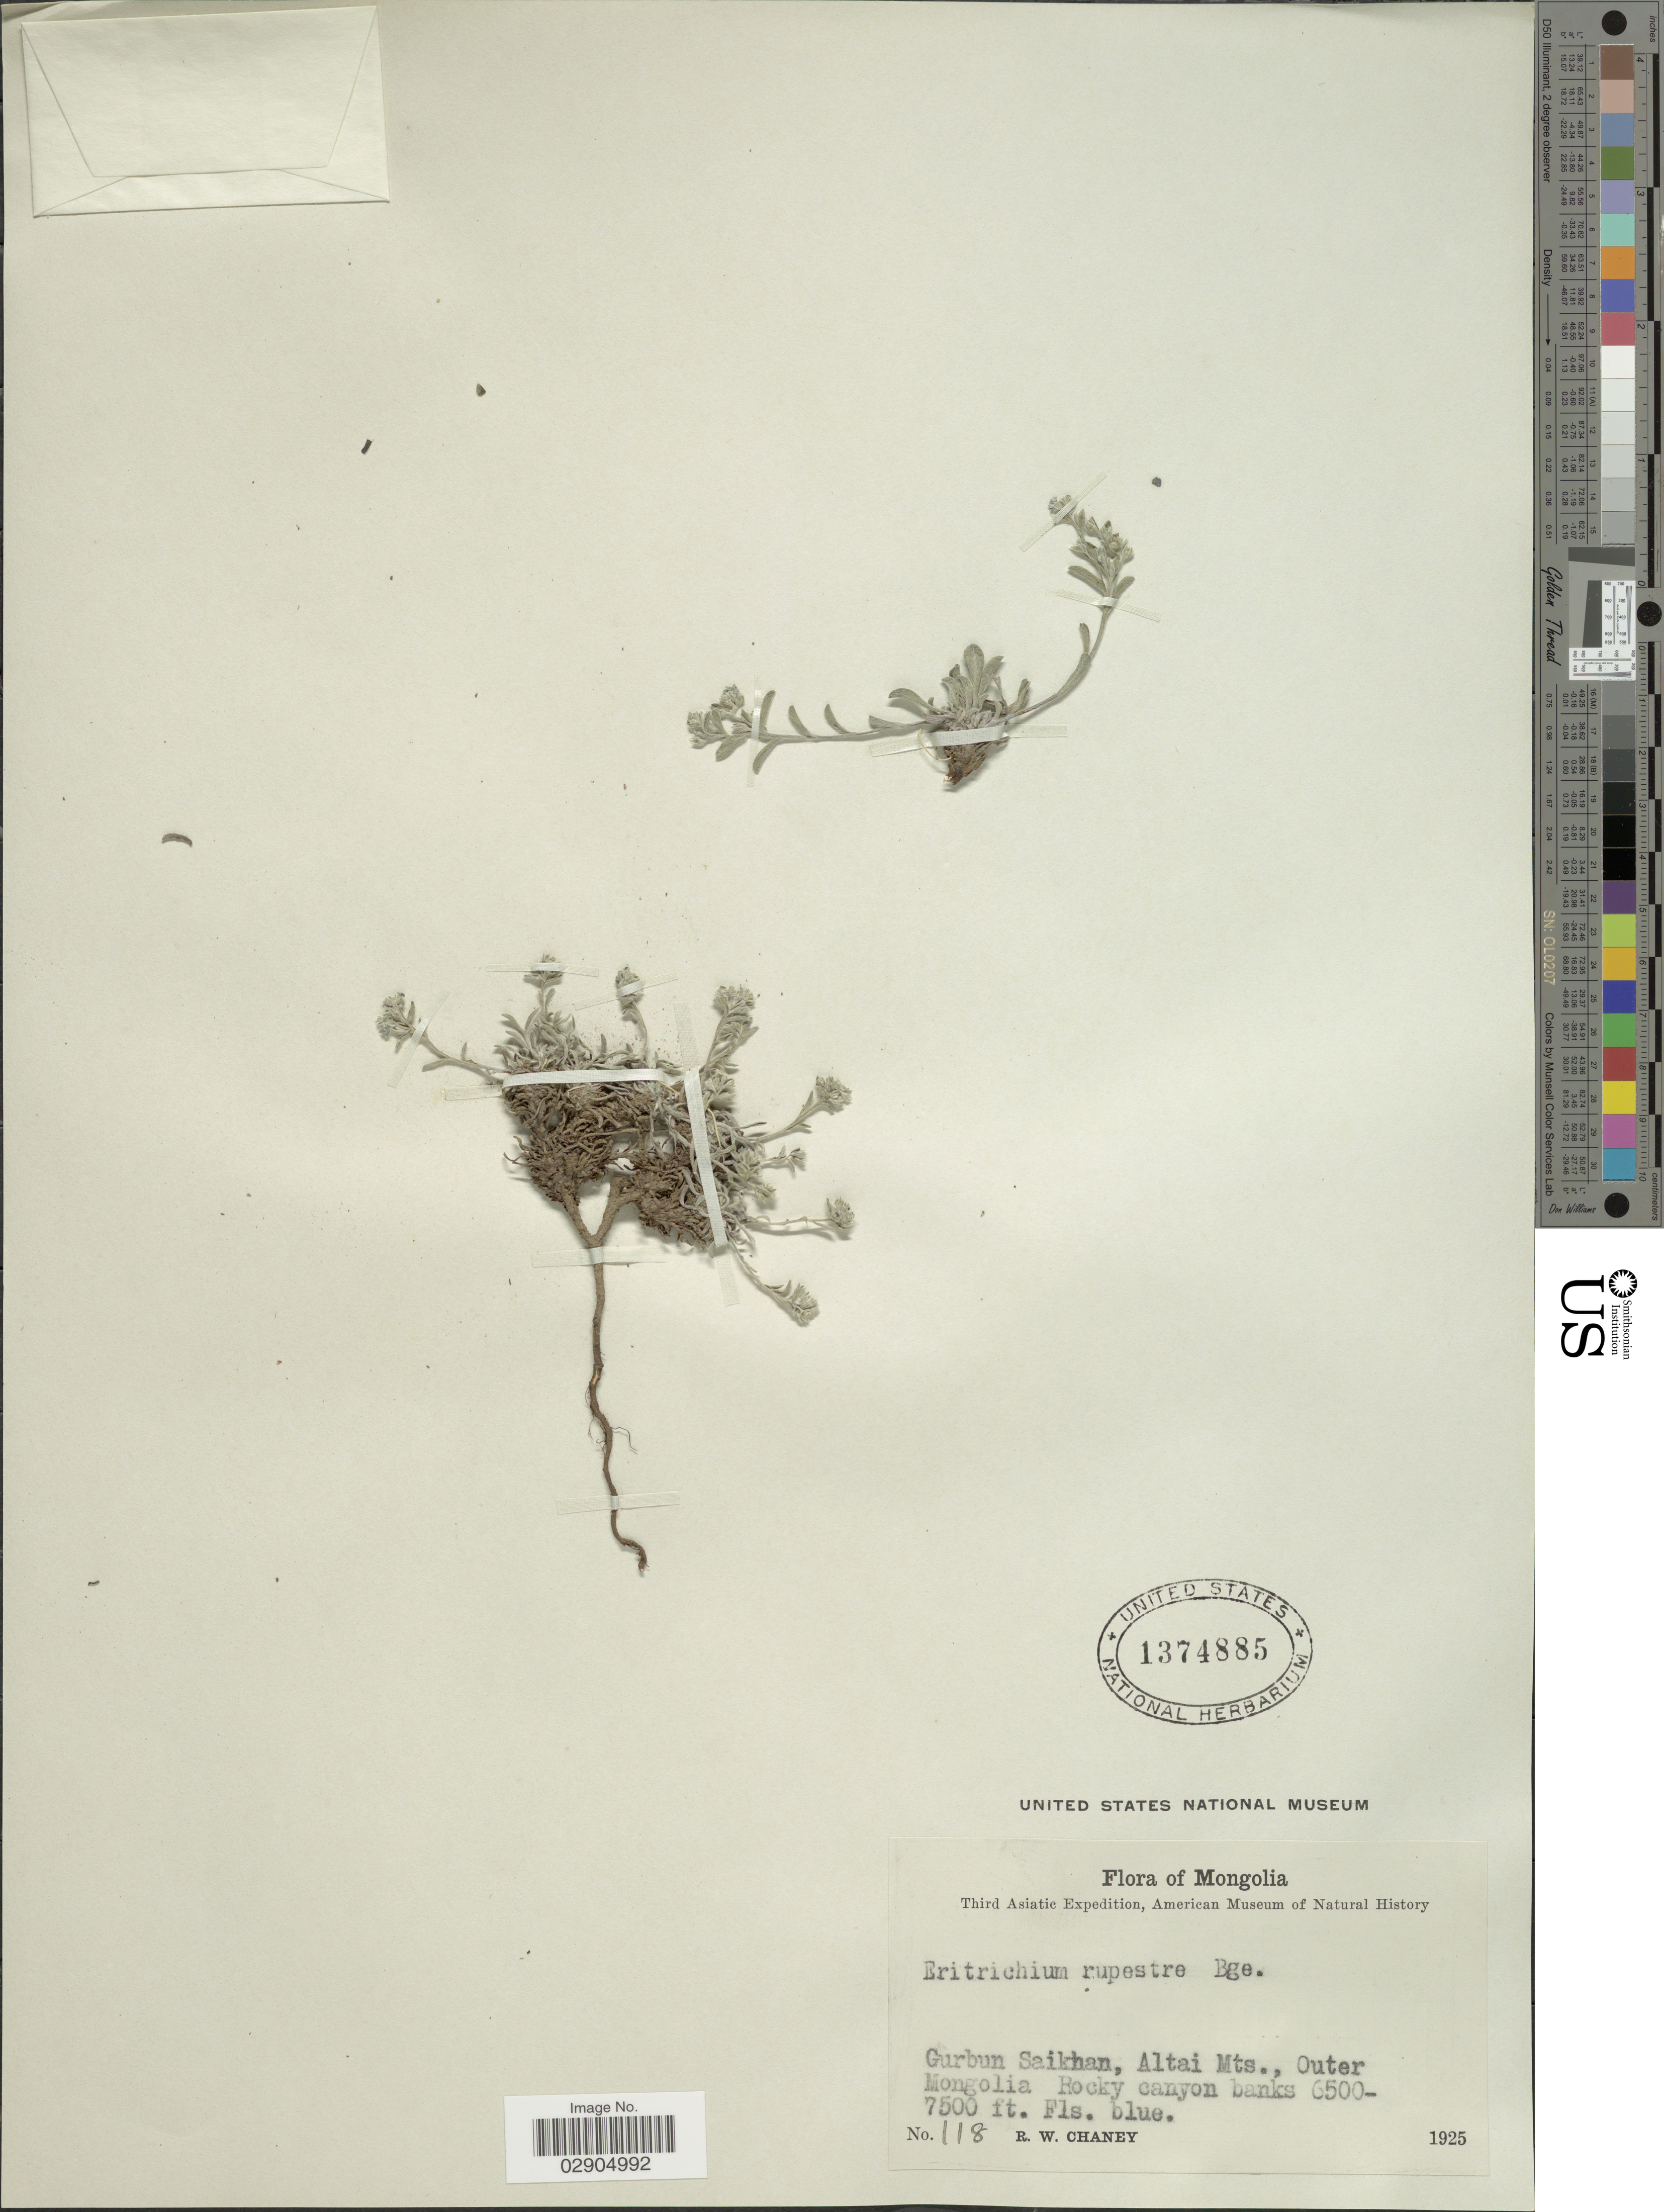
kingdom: Plantae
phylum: Tracheophyta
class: Magnoliopsida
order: Boraginales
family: Boraginaceae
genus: Eritrichium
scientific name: Eritrichium rupestre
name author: (Pall. ex Georgi) Bunge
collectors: R. Chaney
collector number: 118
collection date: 1925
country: Mongolia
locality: Gurbun Saikhan, Altai Mts., Outer Mongolia Rocky canyon banks.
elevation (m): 1981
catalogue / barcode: US 1374885